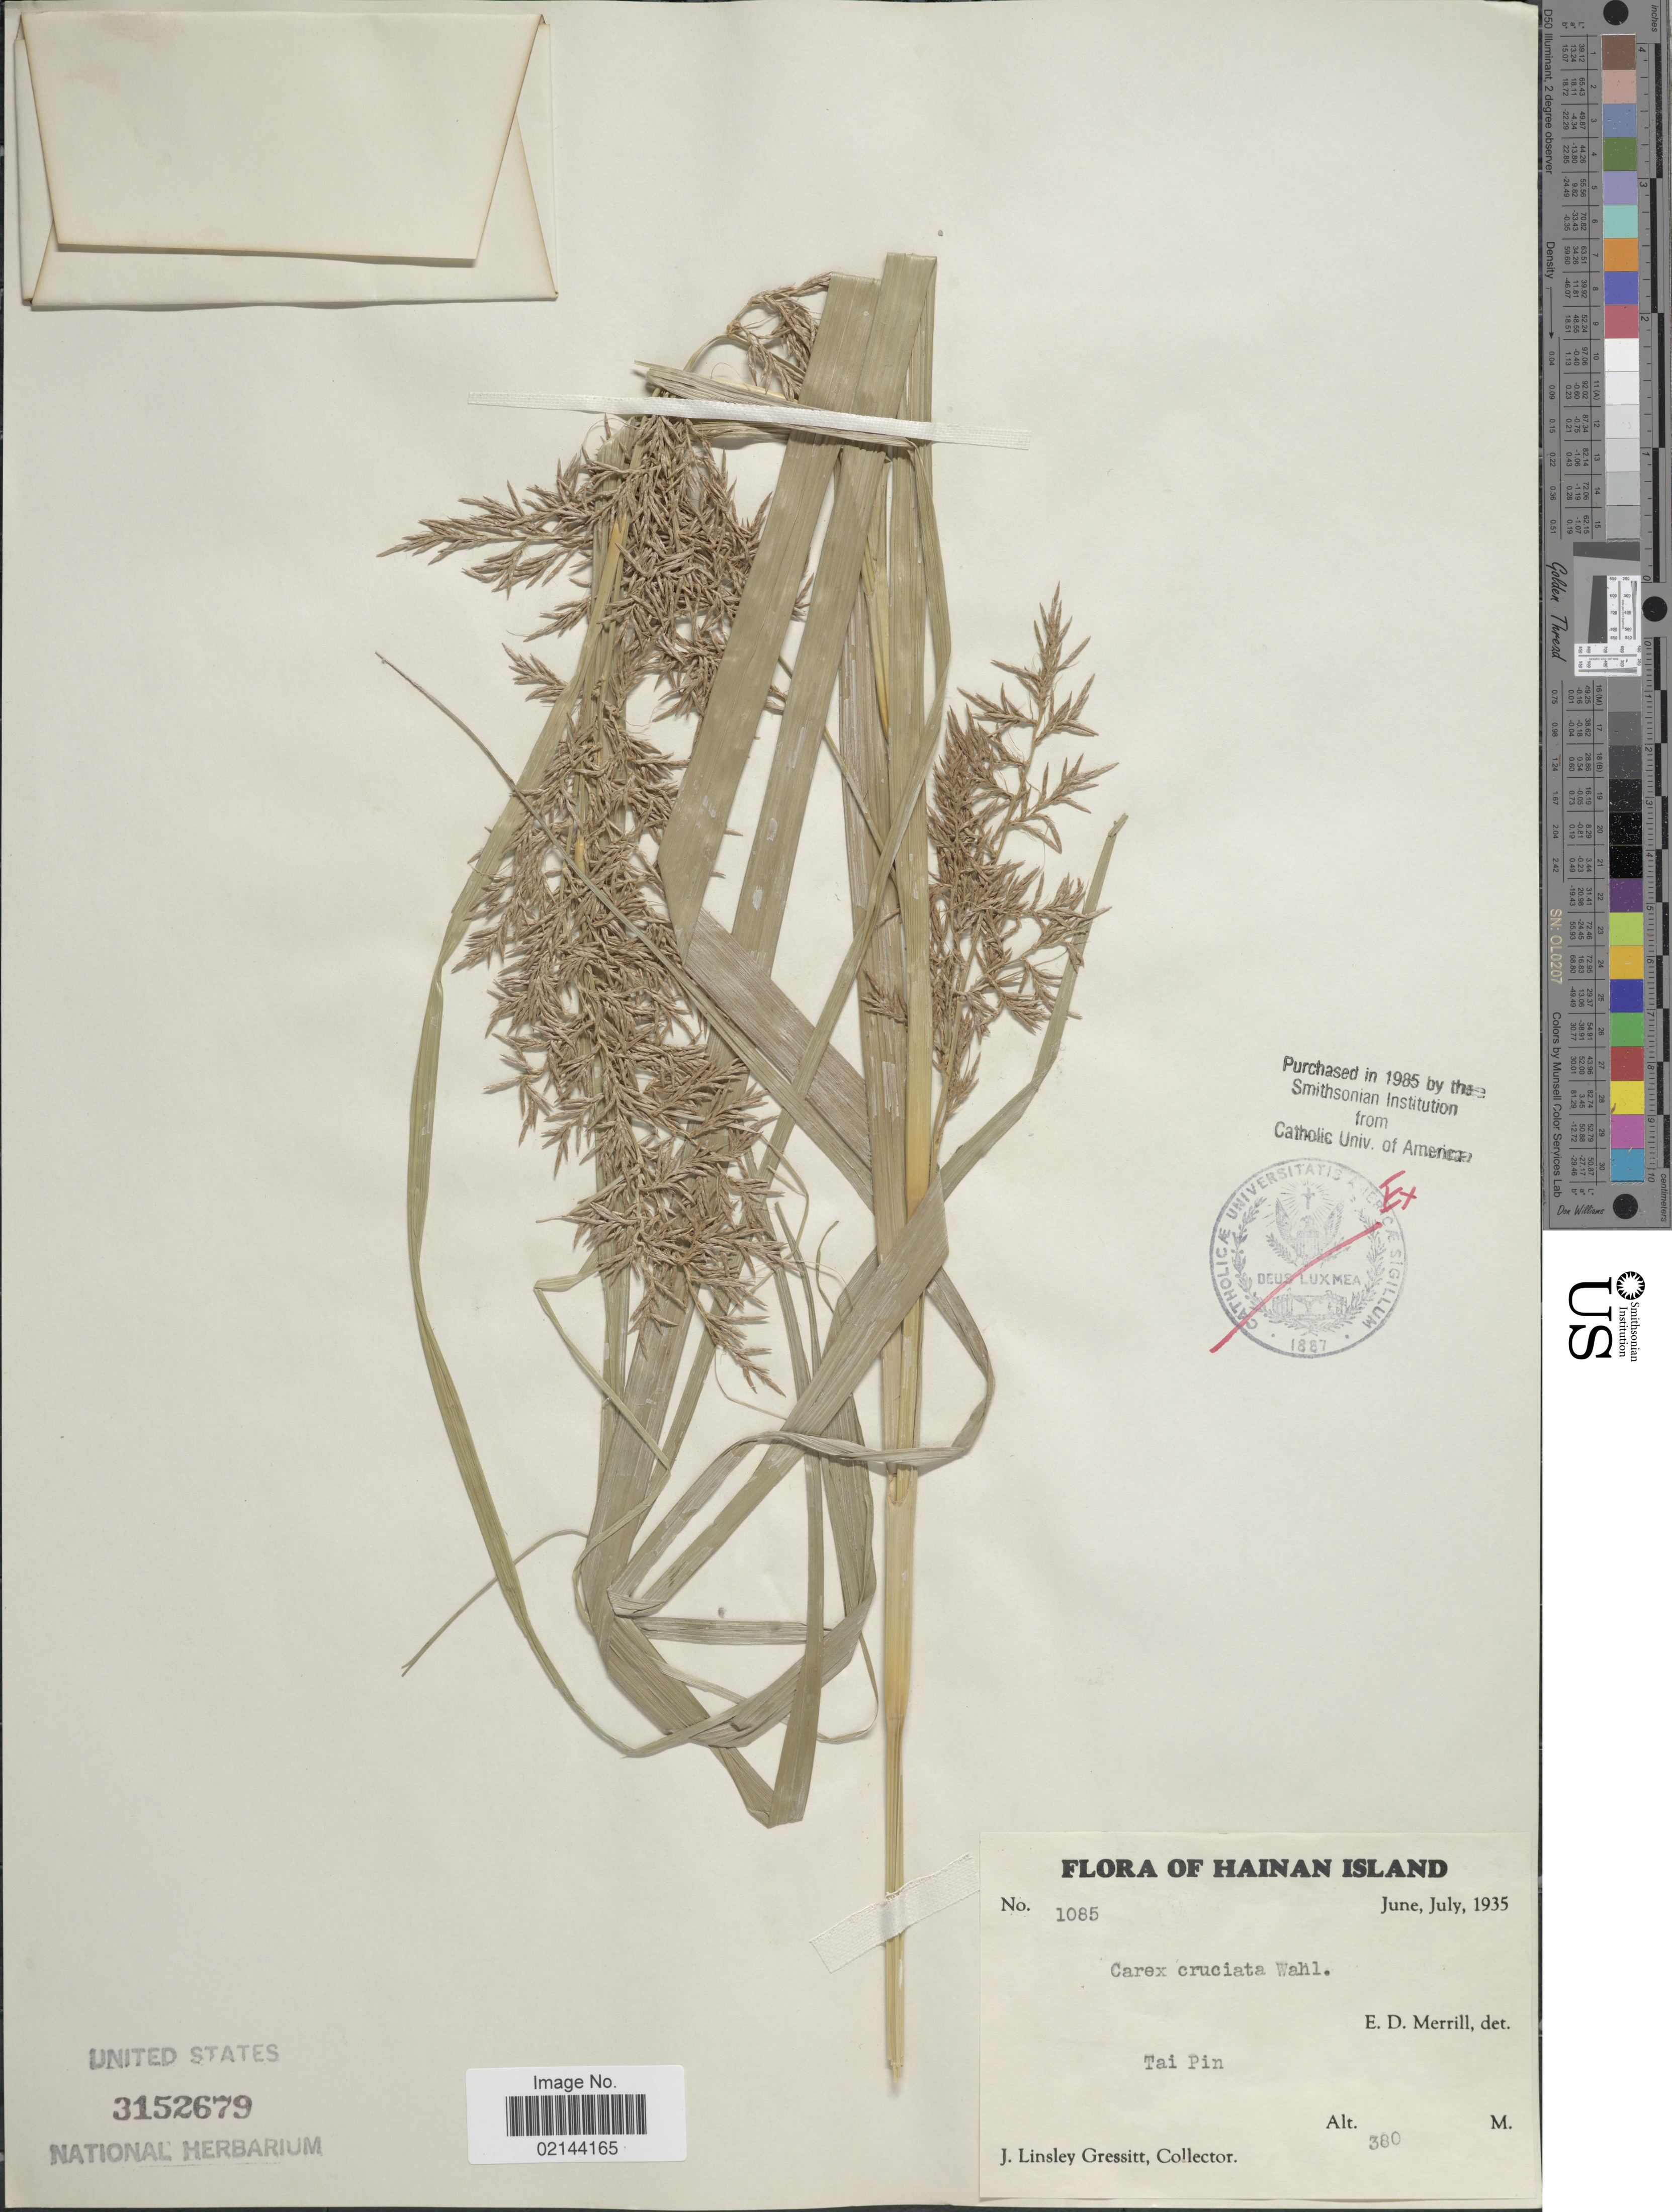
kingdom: Plantae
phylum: Tracheophyta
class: Liliopsida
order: Poales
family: Cyperaceae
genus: Carex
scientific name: Carex cruciata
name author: Wahlenb.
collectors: J. Gressitt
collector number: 1085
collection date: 1935-06/1935-07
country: China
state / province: Hainan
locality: Hainan Island, Tai Pin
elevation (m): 380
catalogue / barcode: US 3152679